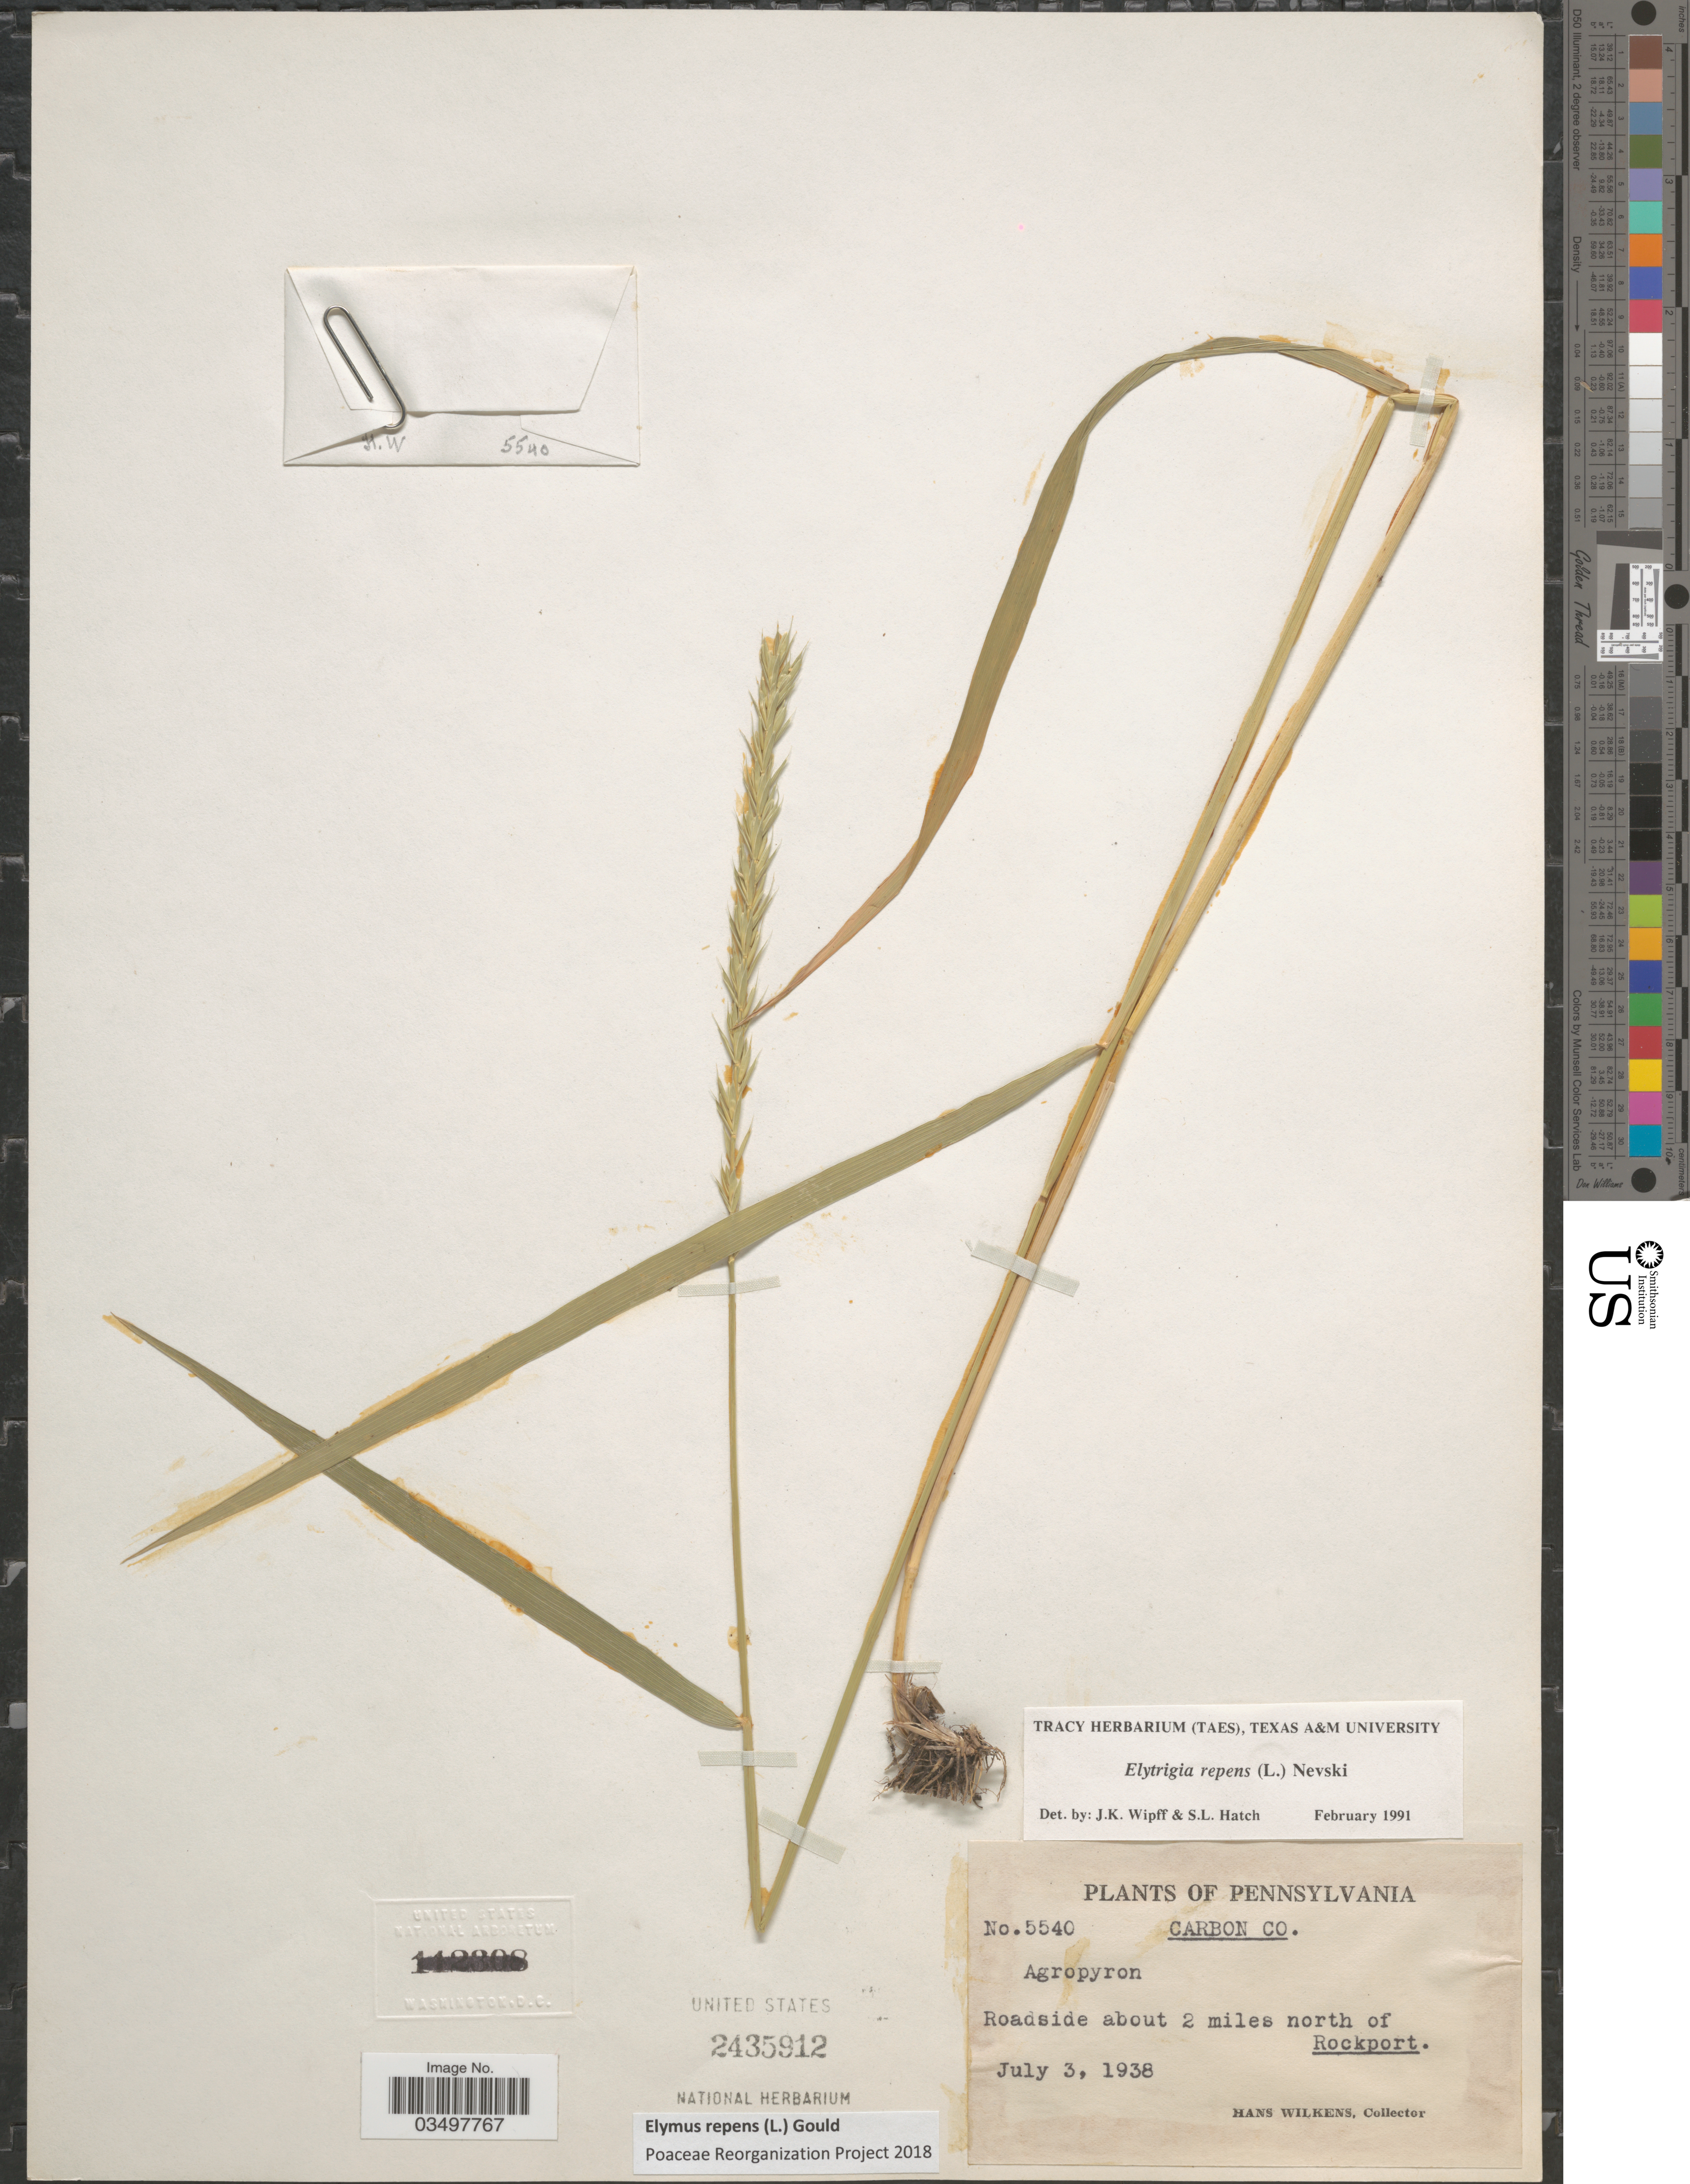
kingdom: Plantae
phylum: Tracheophyta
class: Liliopsida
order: Poales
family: Poaceae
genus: Elymus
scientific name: Elymus repens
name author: (L.) Gould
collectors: H. Wilkens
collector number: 5540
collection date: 1938-07-03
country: United States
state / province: Pennsylvania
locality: Carbon Co. Roadside about 2 miles north of Rockport.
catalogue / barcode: US 2435912